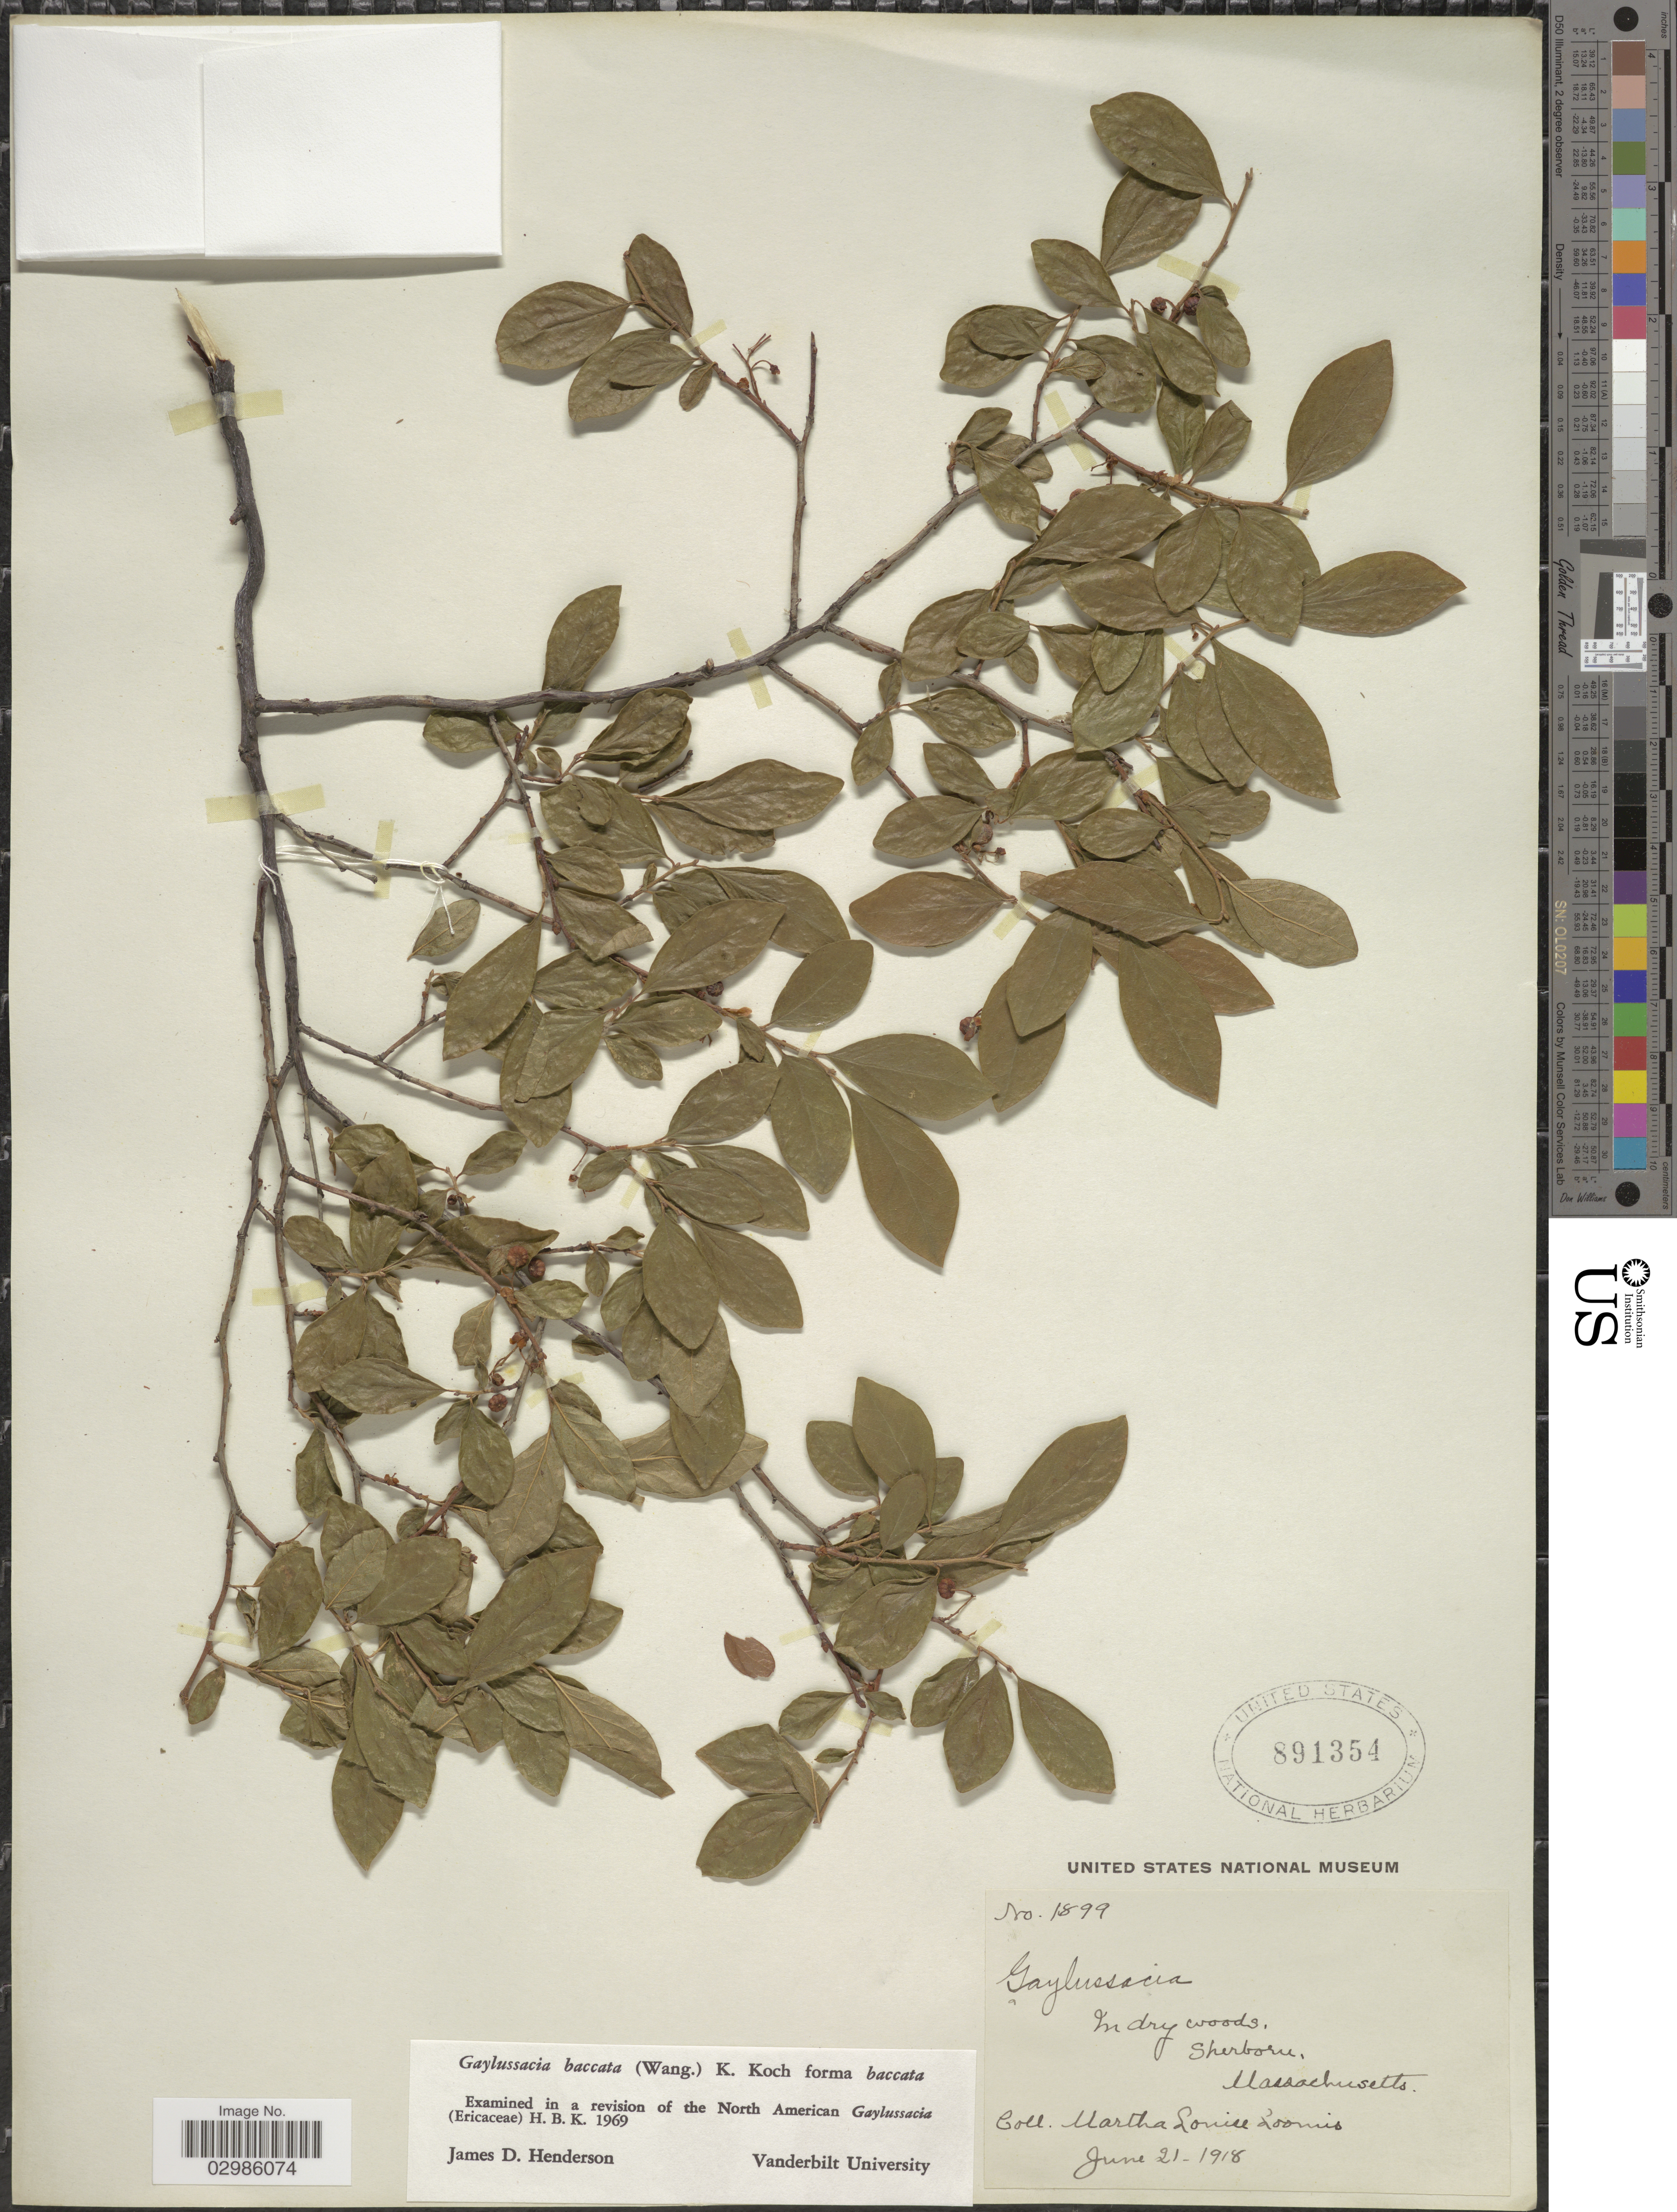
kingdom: Plantae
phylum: Tracheophyta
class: Magnoliopsida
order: Ericales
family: Ericaceae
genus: Gaylussacia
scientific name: Gaylussacia baccata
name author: (Wangenh.) K. Koch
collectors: M. L. Loomis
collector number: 1899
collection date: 1918-06-21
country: United States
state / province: Massachusetts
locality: In dry woods, Sherborn.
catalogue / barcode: US 891354